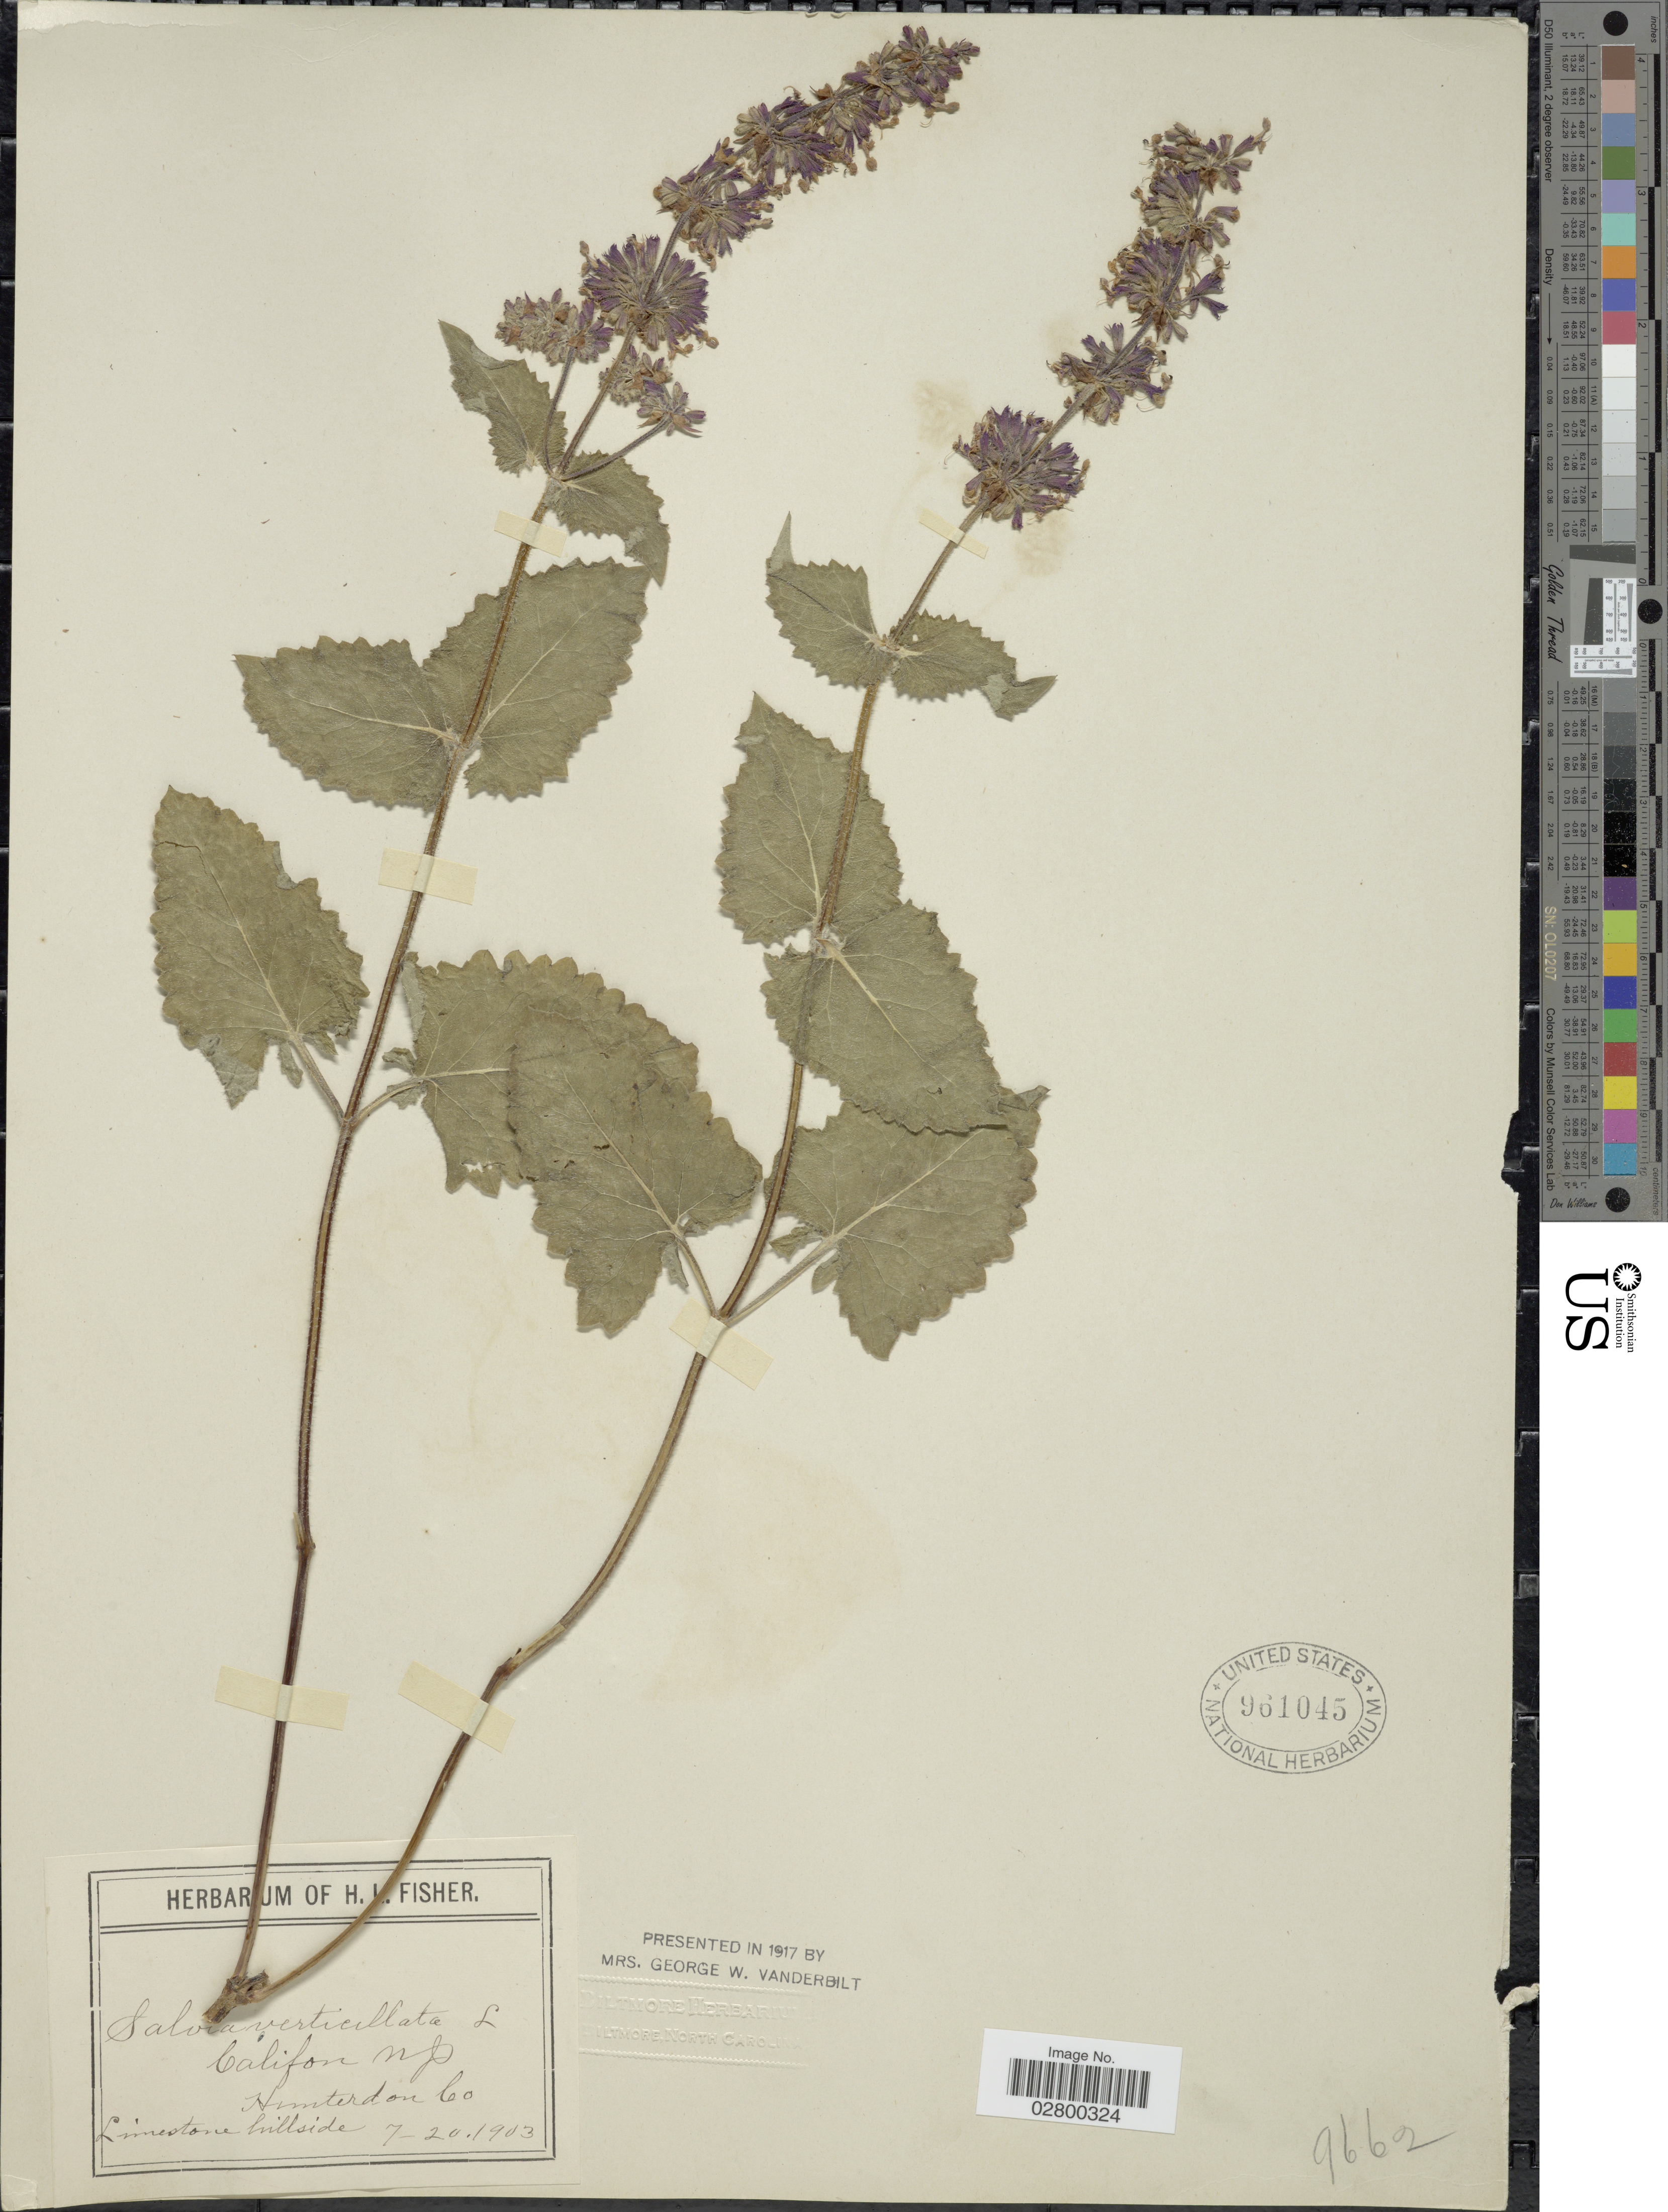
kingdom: Plantae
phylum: Tracheophyta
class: Magnoliopsida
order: Lamiales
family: Lamiaceae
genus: Salvia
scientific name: Salvia verticillata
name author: L.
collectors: ex herb. of H. L. Fisher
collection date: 1903-07-20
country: United States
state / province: New Jersey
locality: Califon, N.J., Hunterdon Co., Limestone hillside.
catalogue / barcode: US 961045